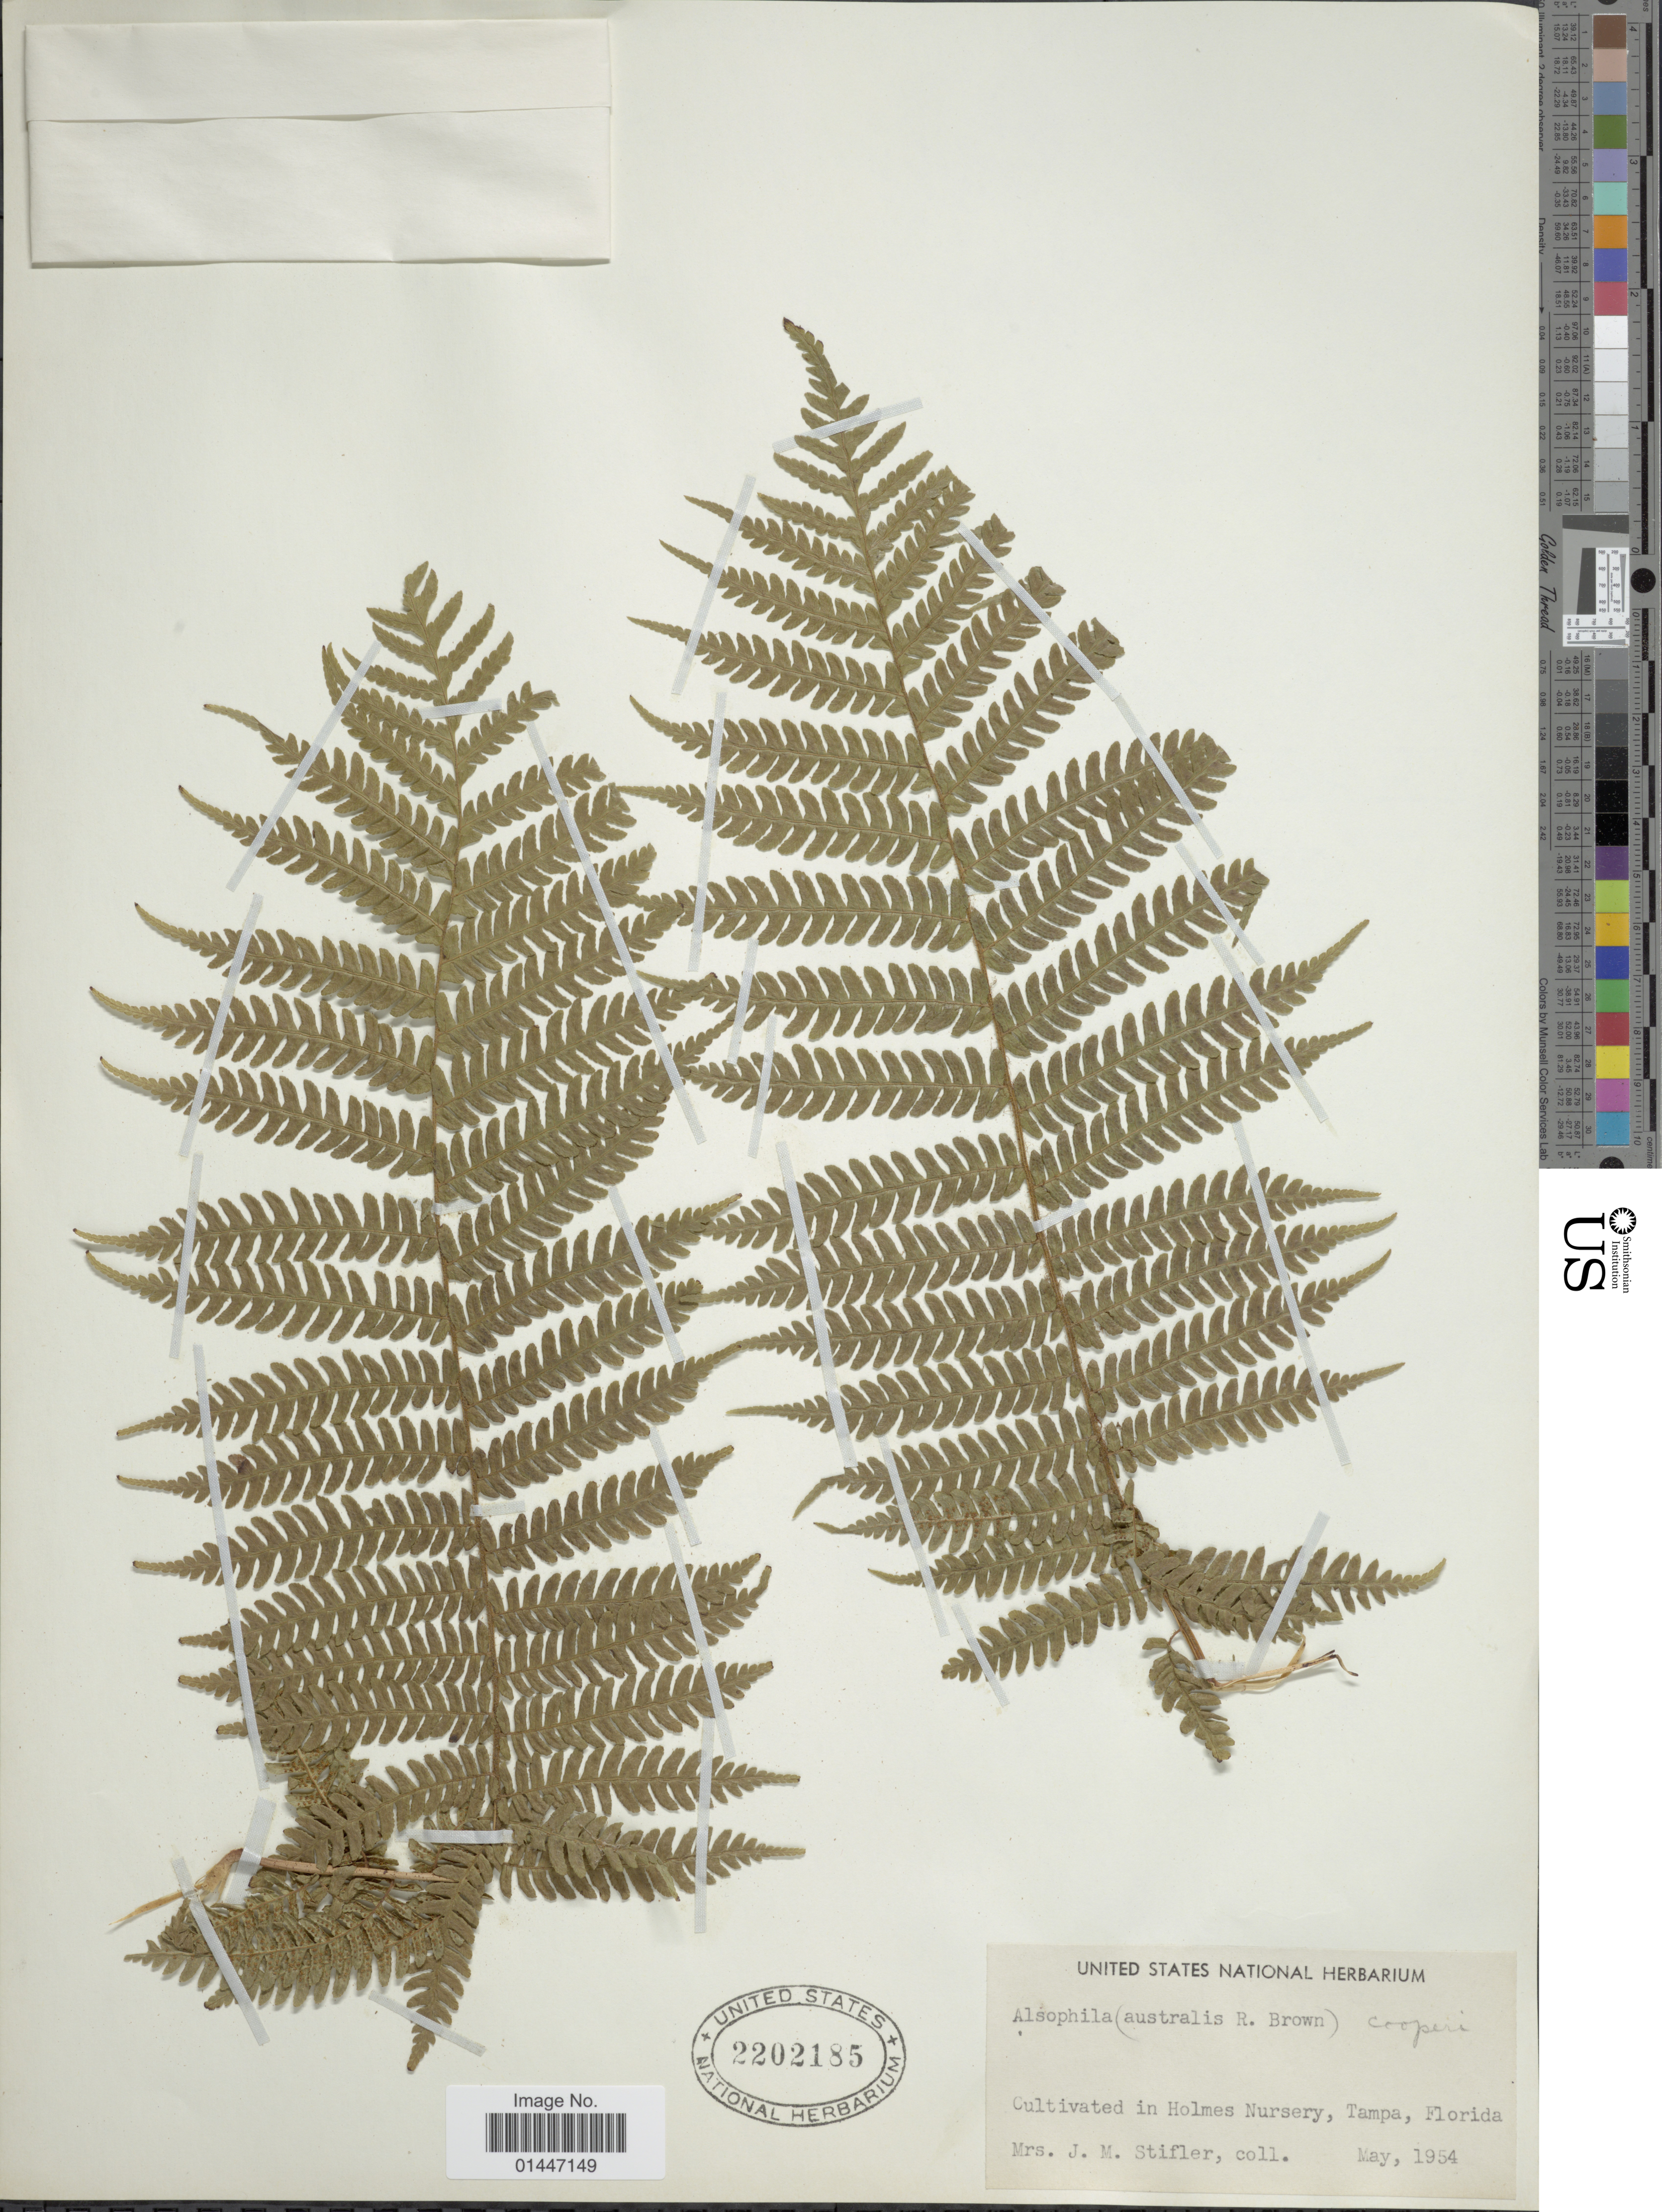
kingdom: Plantae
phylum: Tracheophyta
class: Polypodiopsida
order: Cyatheales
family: Cyatheaceae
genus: Sphaeropteris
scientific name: Sphaeropteris cooperi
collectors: J. Stifler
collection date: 1954-05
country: United States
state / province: Florida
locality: Holmes Nursery, Tampa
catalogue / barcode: US 2202185